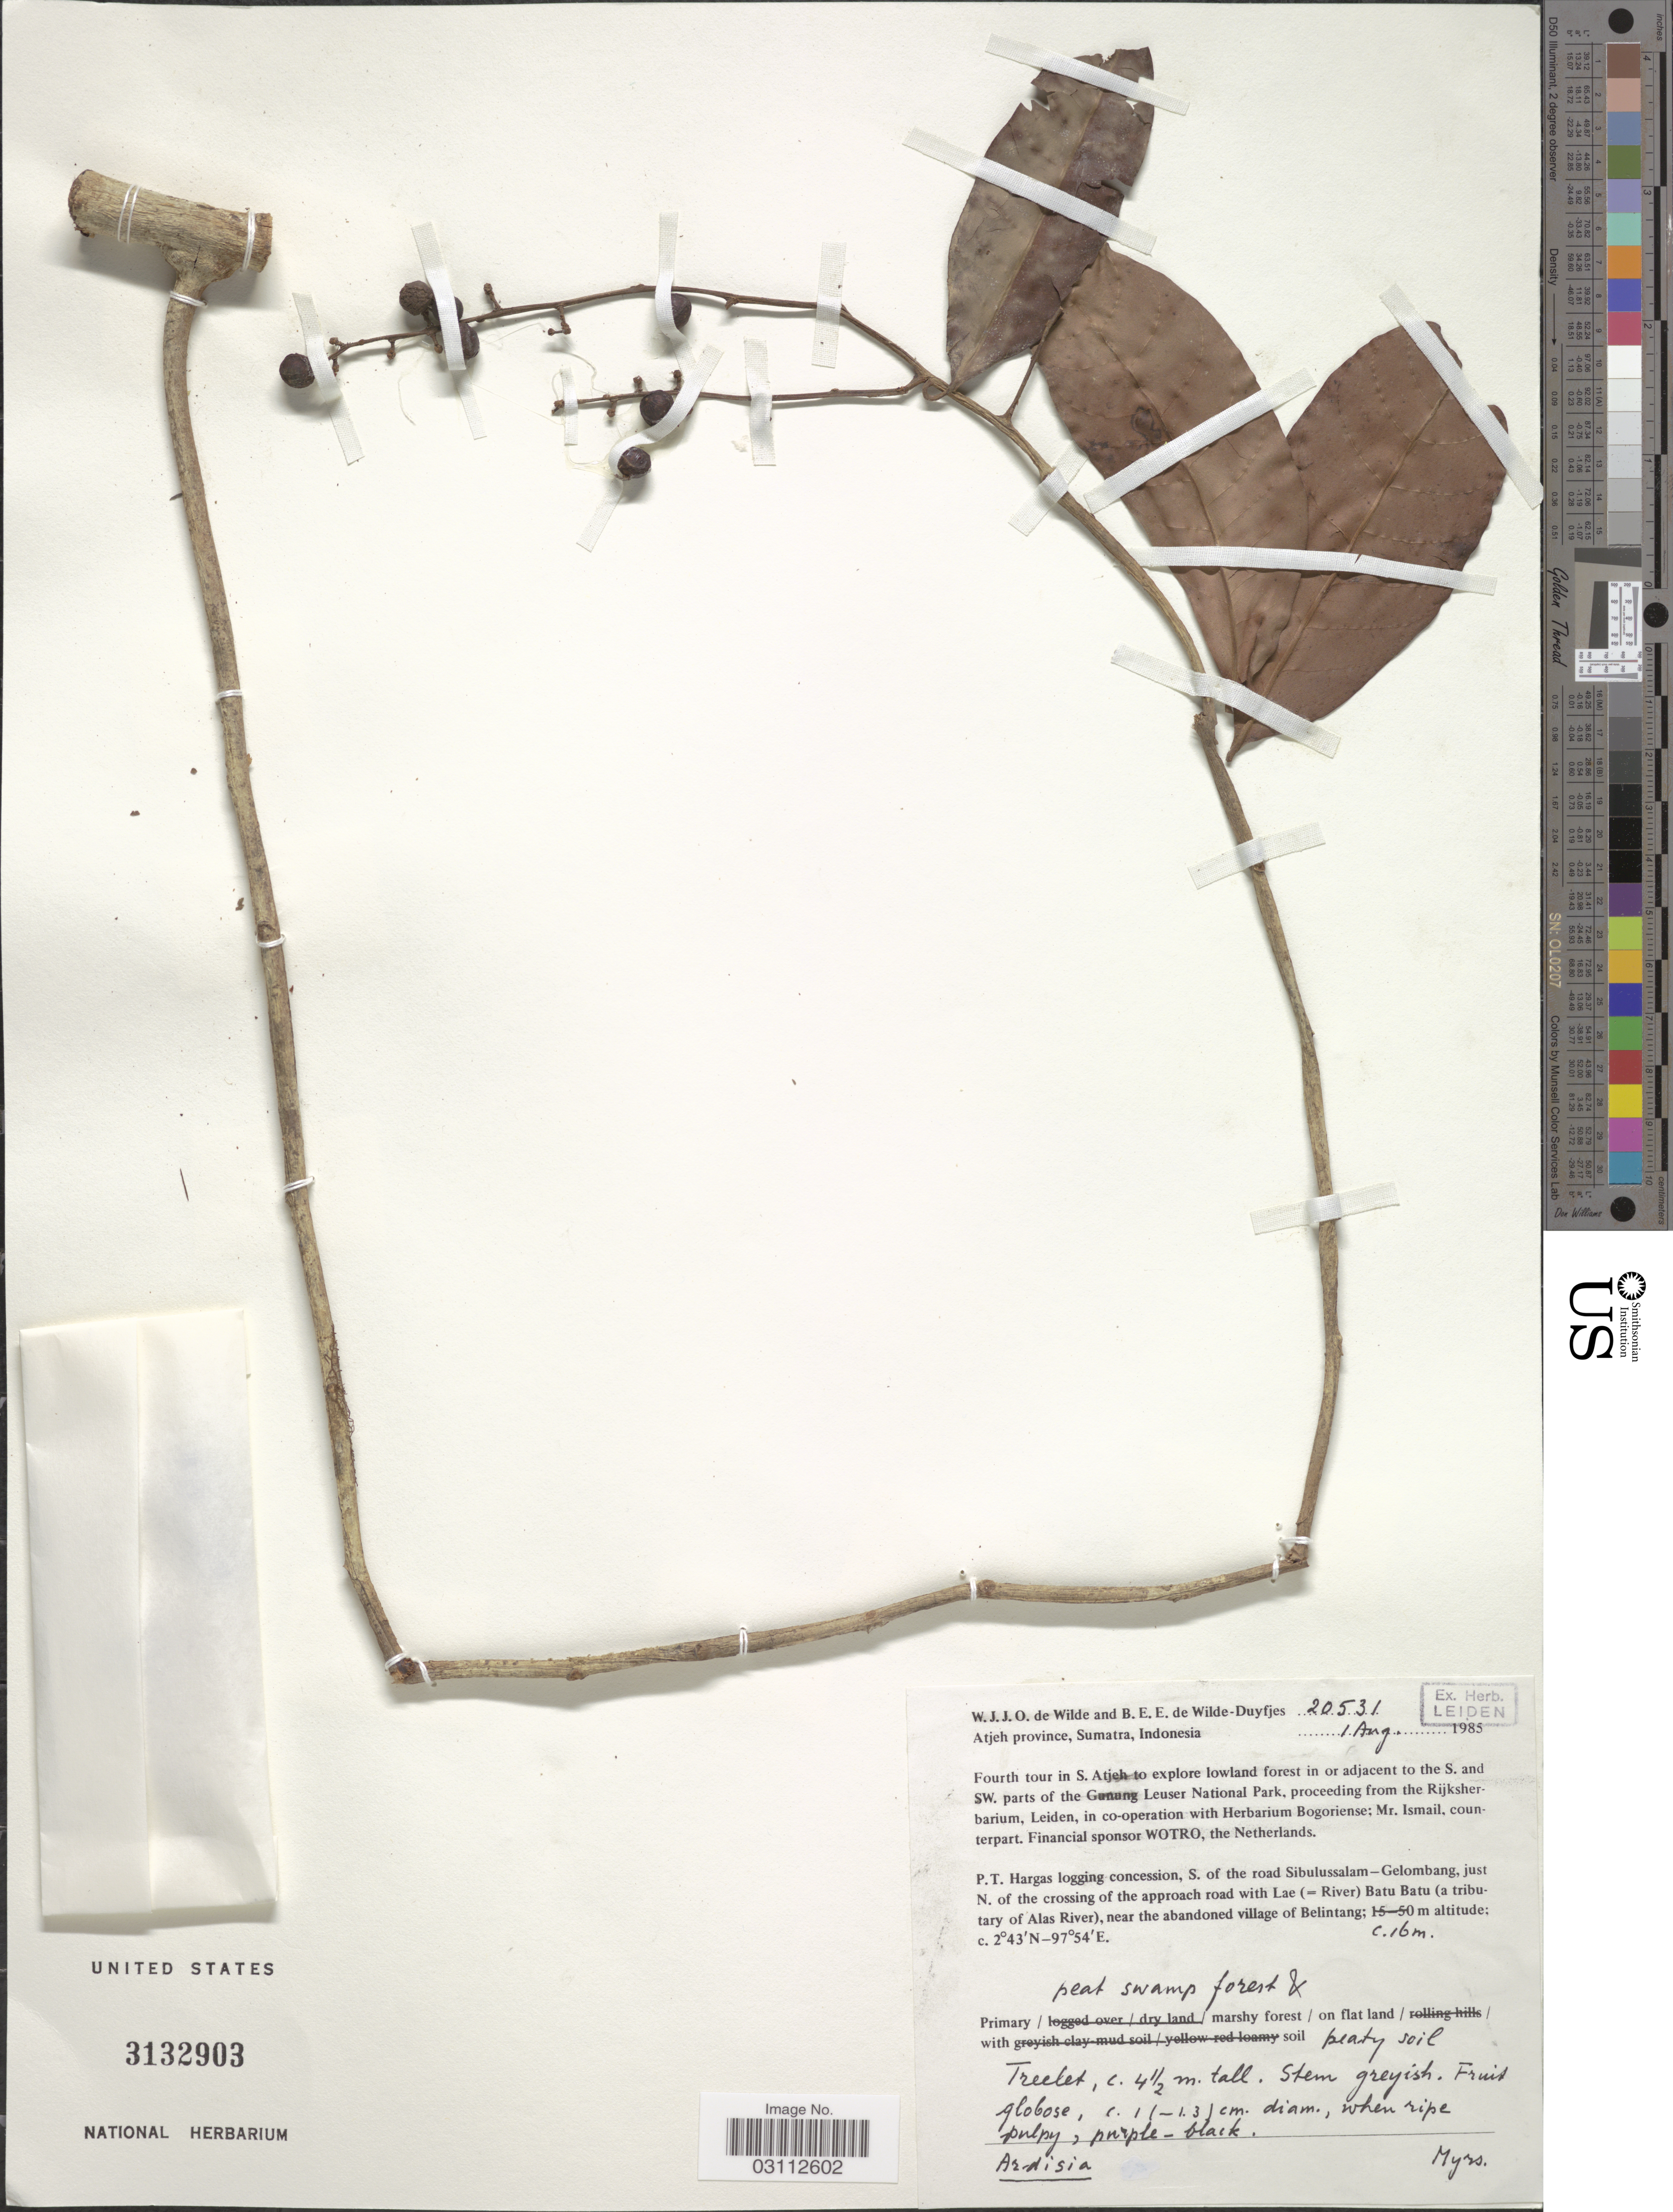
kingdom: Plantae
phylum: Tracheophyta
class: Magnoliopsida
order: Ericales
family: Primulaceae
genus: Ardisia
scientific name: Ardisia sp.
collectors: W. J. de Wilde & B. E. de Wilde-Duyfjes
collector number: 20531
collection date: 1985-08-01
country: Indonesia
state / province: Sumatra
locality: Atjeh province, Sumatra, P.T. Hargas logging concession, S. of the road Sibulussalam-Gelombang, just N. of the crossing of the approach road with Lae (=River) Batu Batu (a tributary of Alas River), near the abandoned village of Belintang.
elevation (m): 16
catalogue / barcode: US 3132903